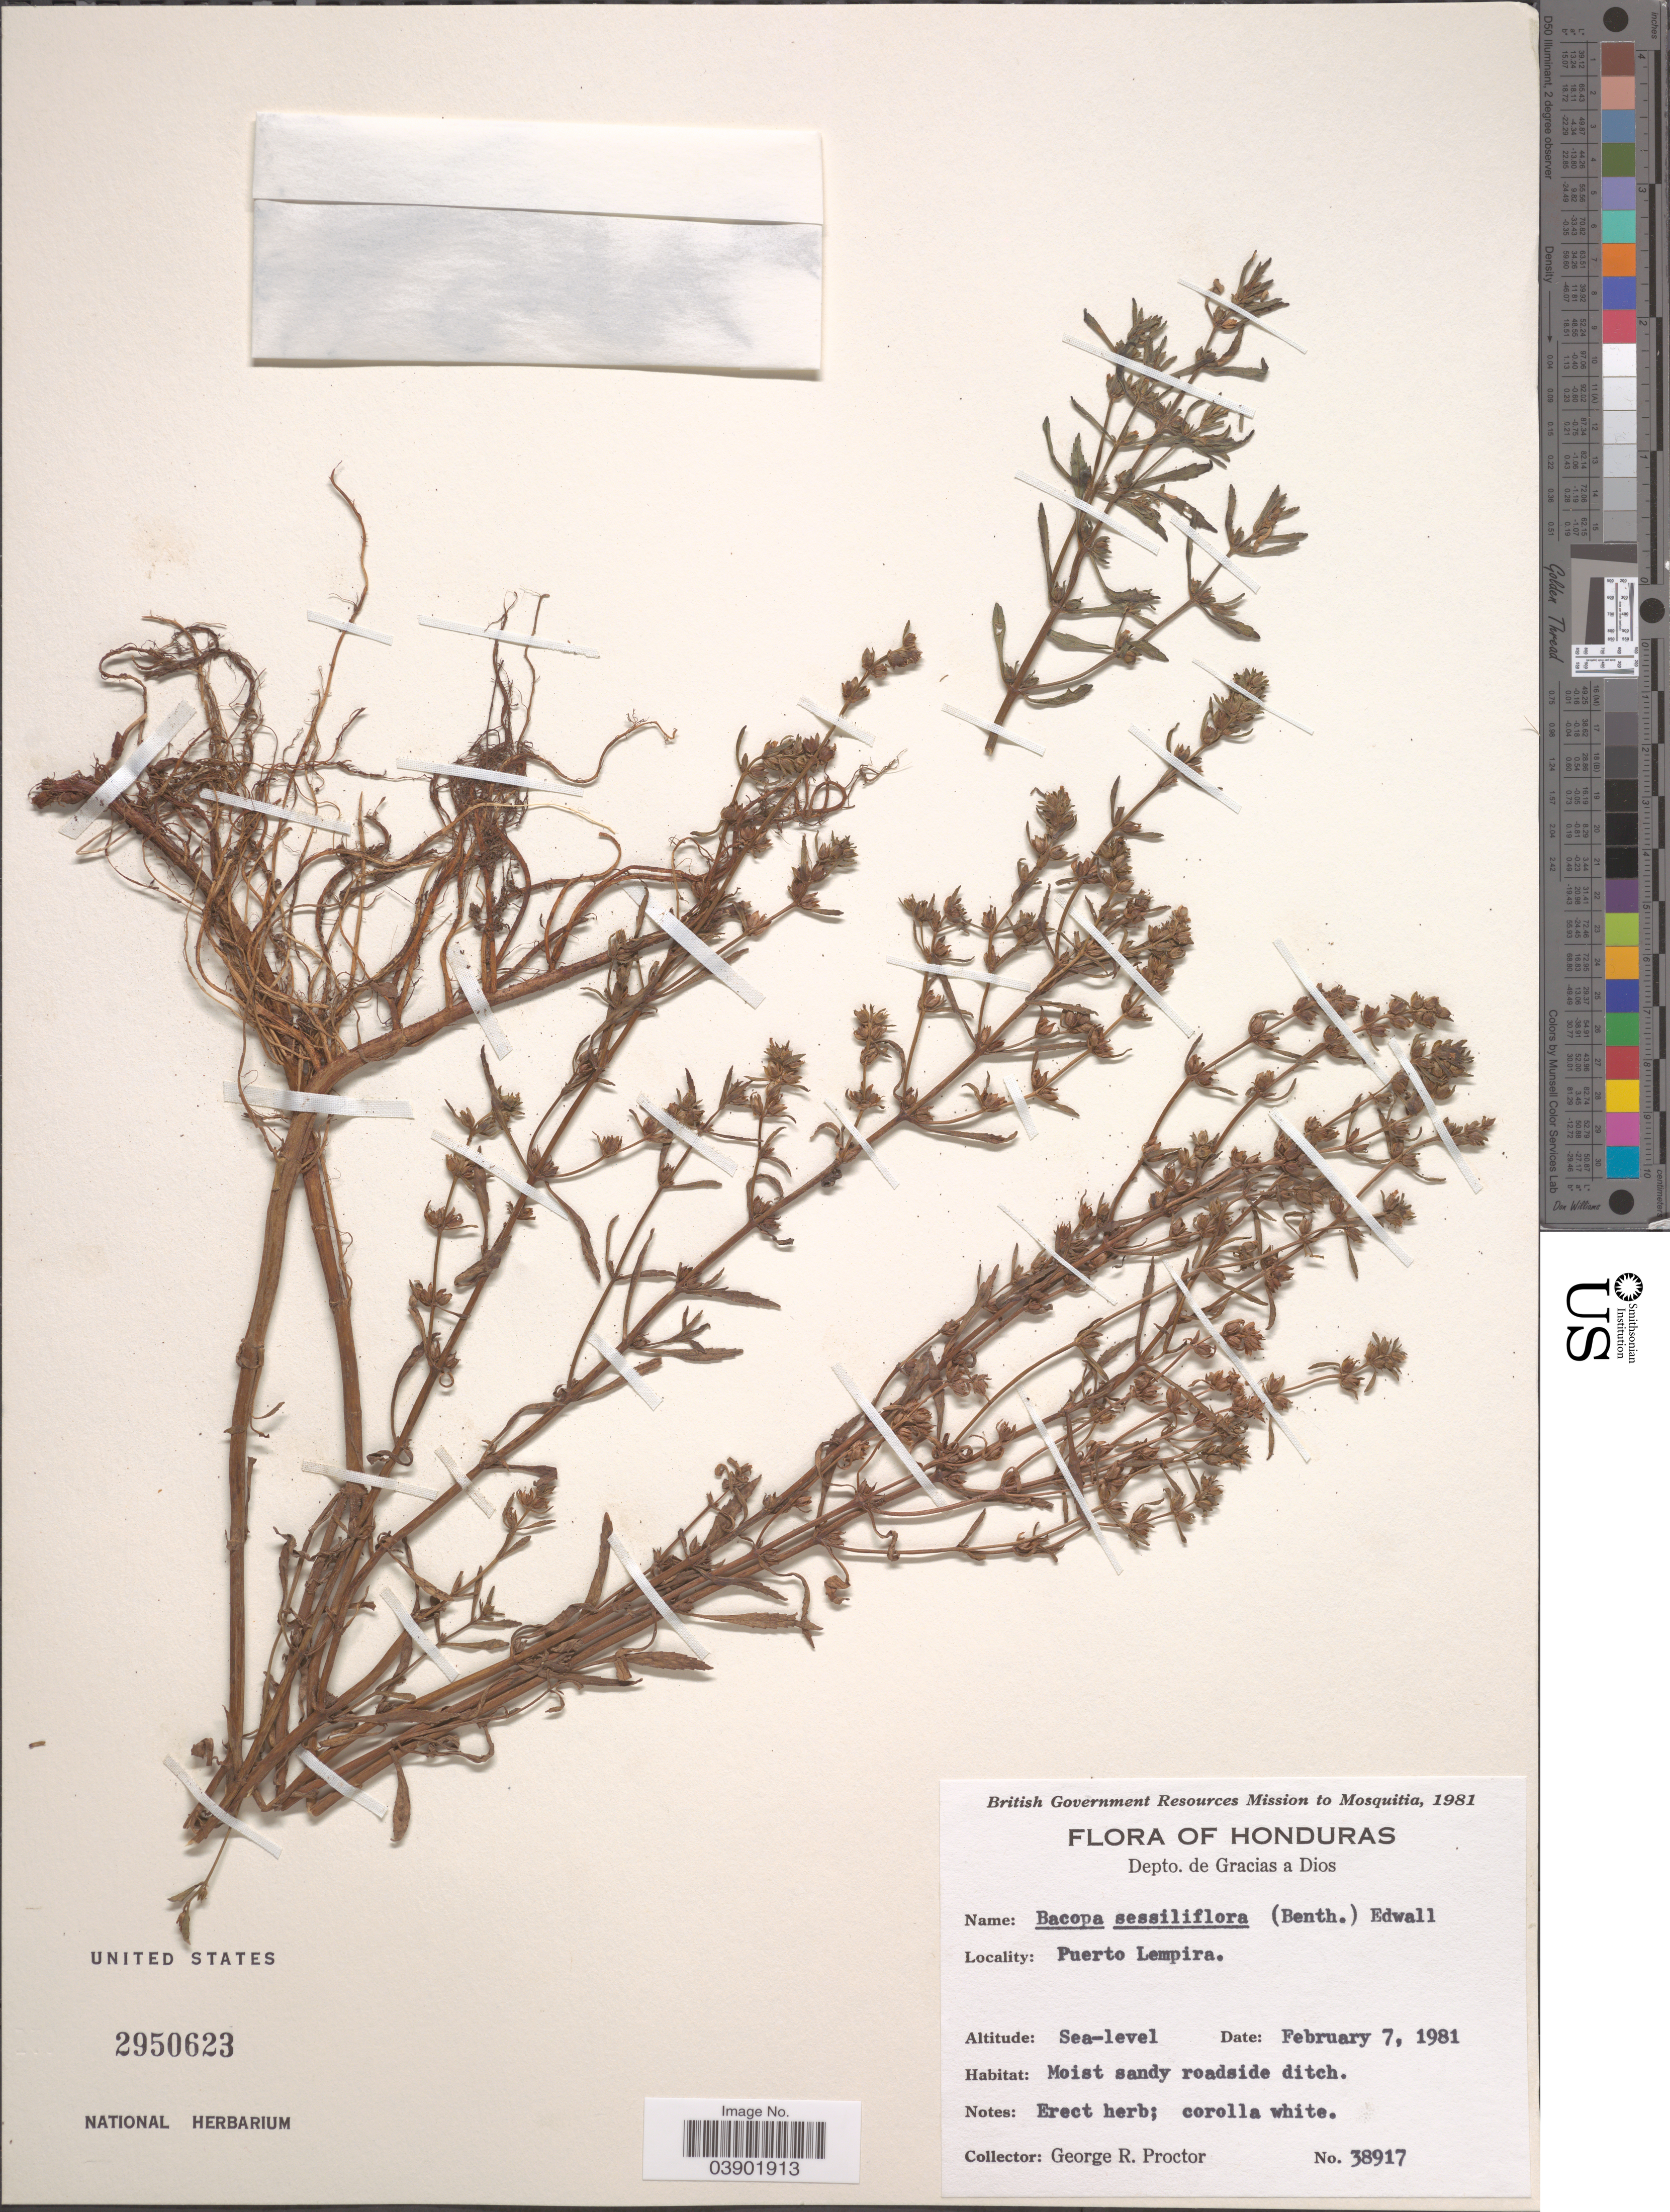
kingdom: Plantae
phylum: Tracheophyta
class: Magnoliopsida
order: Lamiales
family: Plantaginaceae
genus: Bacopa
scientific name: Bacopa sessiliflora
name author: (Benth.) Edwall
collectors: G. R. Proctor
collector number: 38917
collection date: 1981-02-07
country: Honduras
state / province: Gracias de Dios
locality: Depto. de Gracias a Dios. Puerto Lempira.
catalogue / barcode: US 2950623